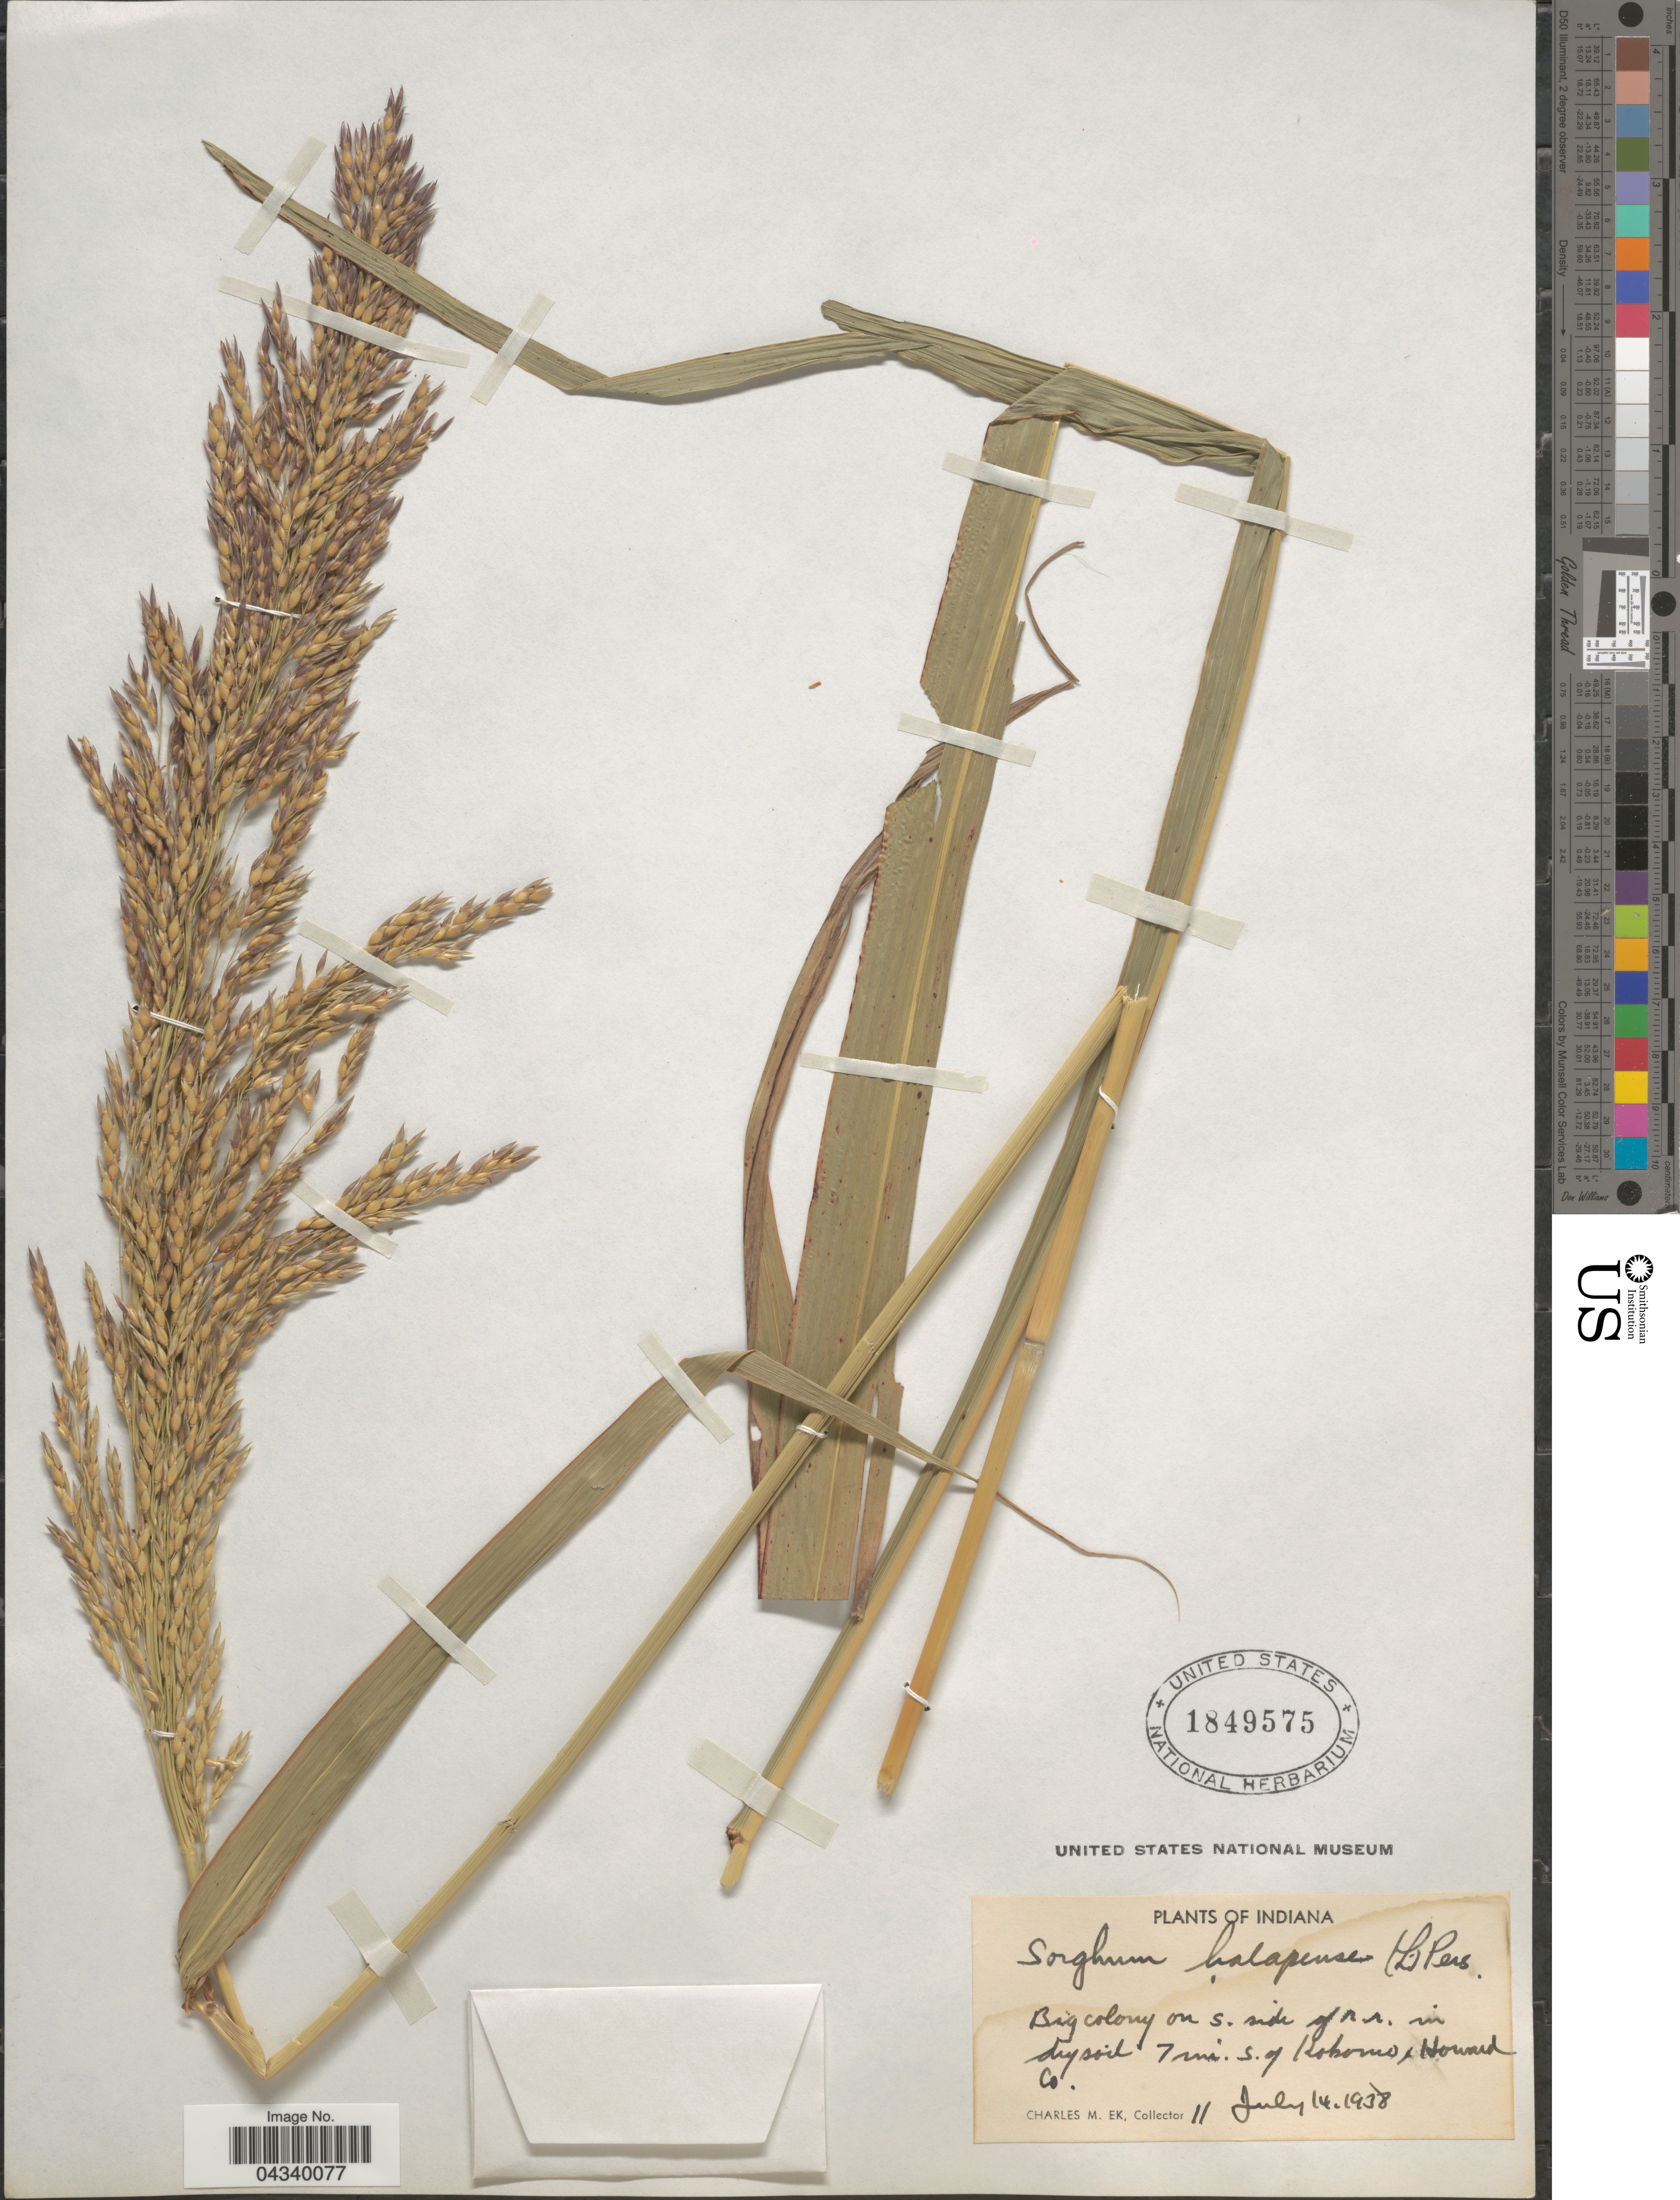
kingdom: Plantae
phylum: Tracheophyta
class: Liliopsida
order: Poales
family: Poaceae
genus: Sorghum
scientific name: Sorghum halepense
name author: (L.) Pers.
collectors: C. Ek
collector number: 11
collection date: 1938-07-14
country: United States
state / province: Indiana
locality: On s. side of r.r. in dry soil 7 mi. s. of Kokomo, Howard Co.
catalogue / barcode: US 1849575